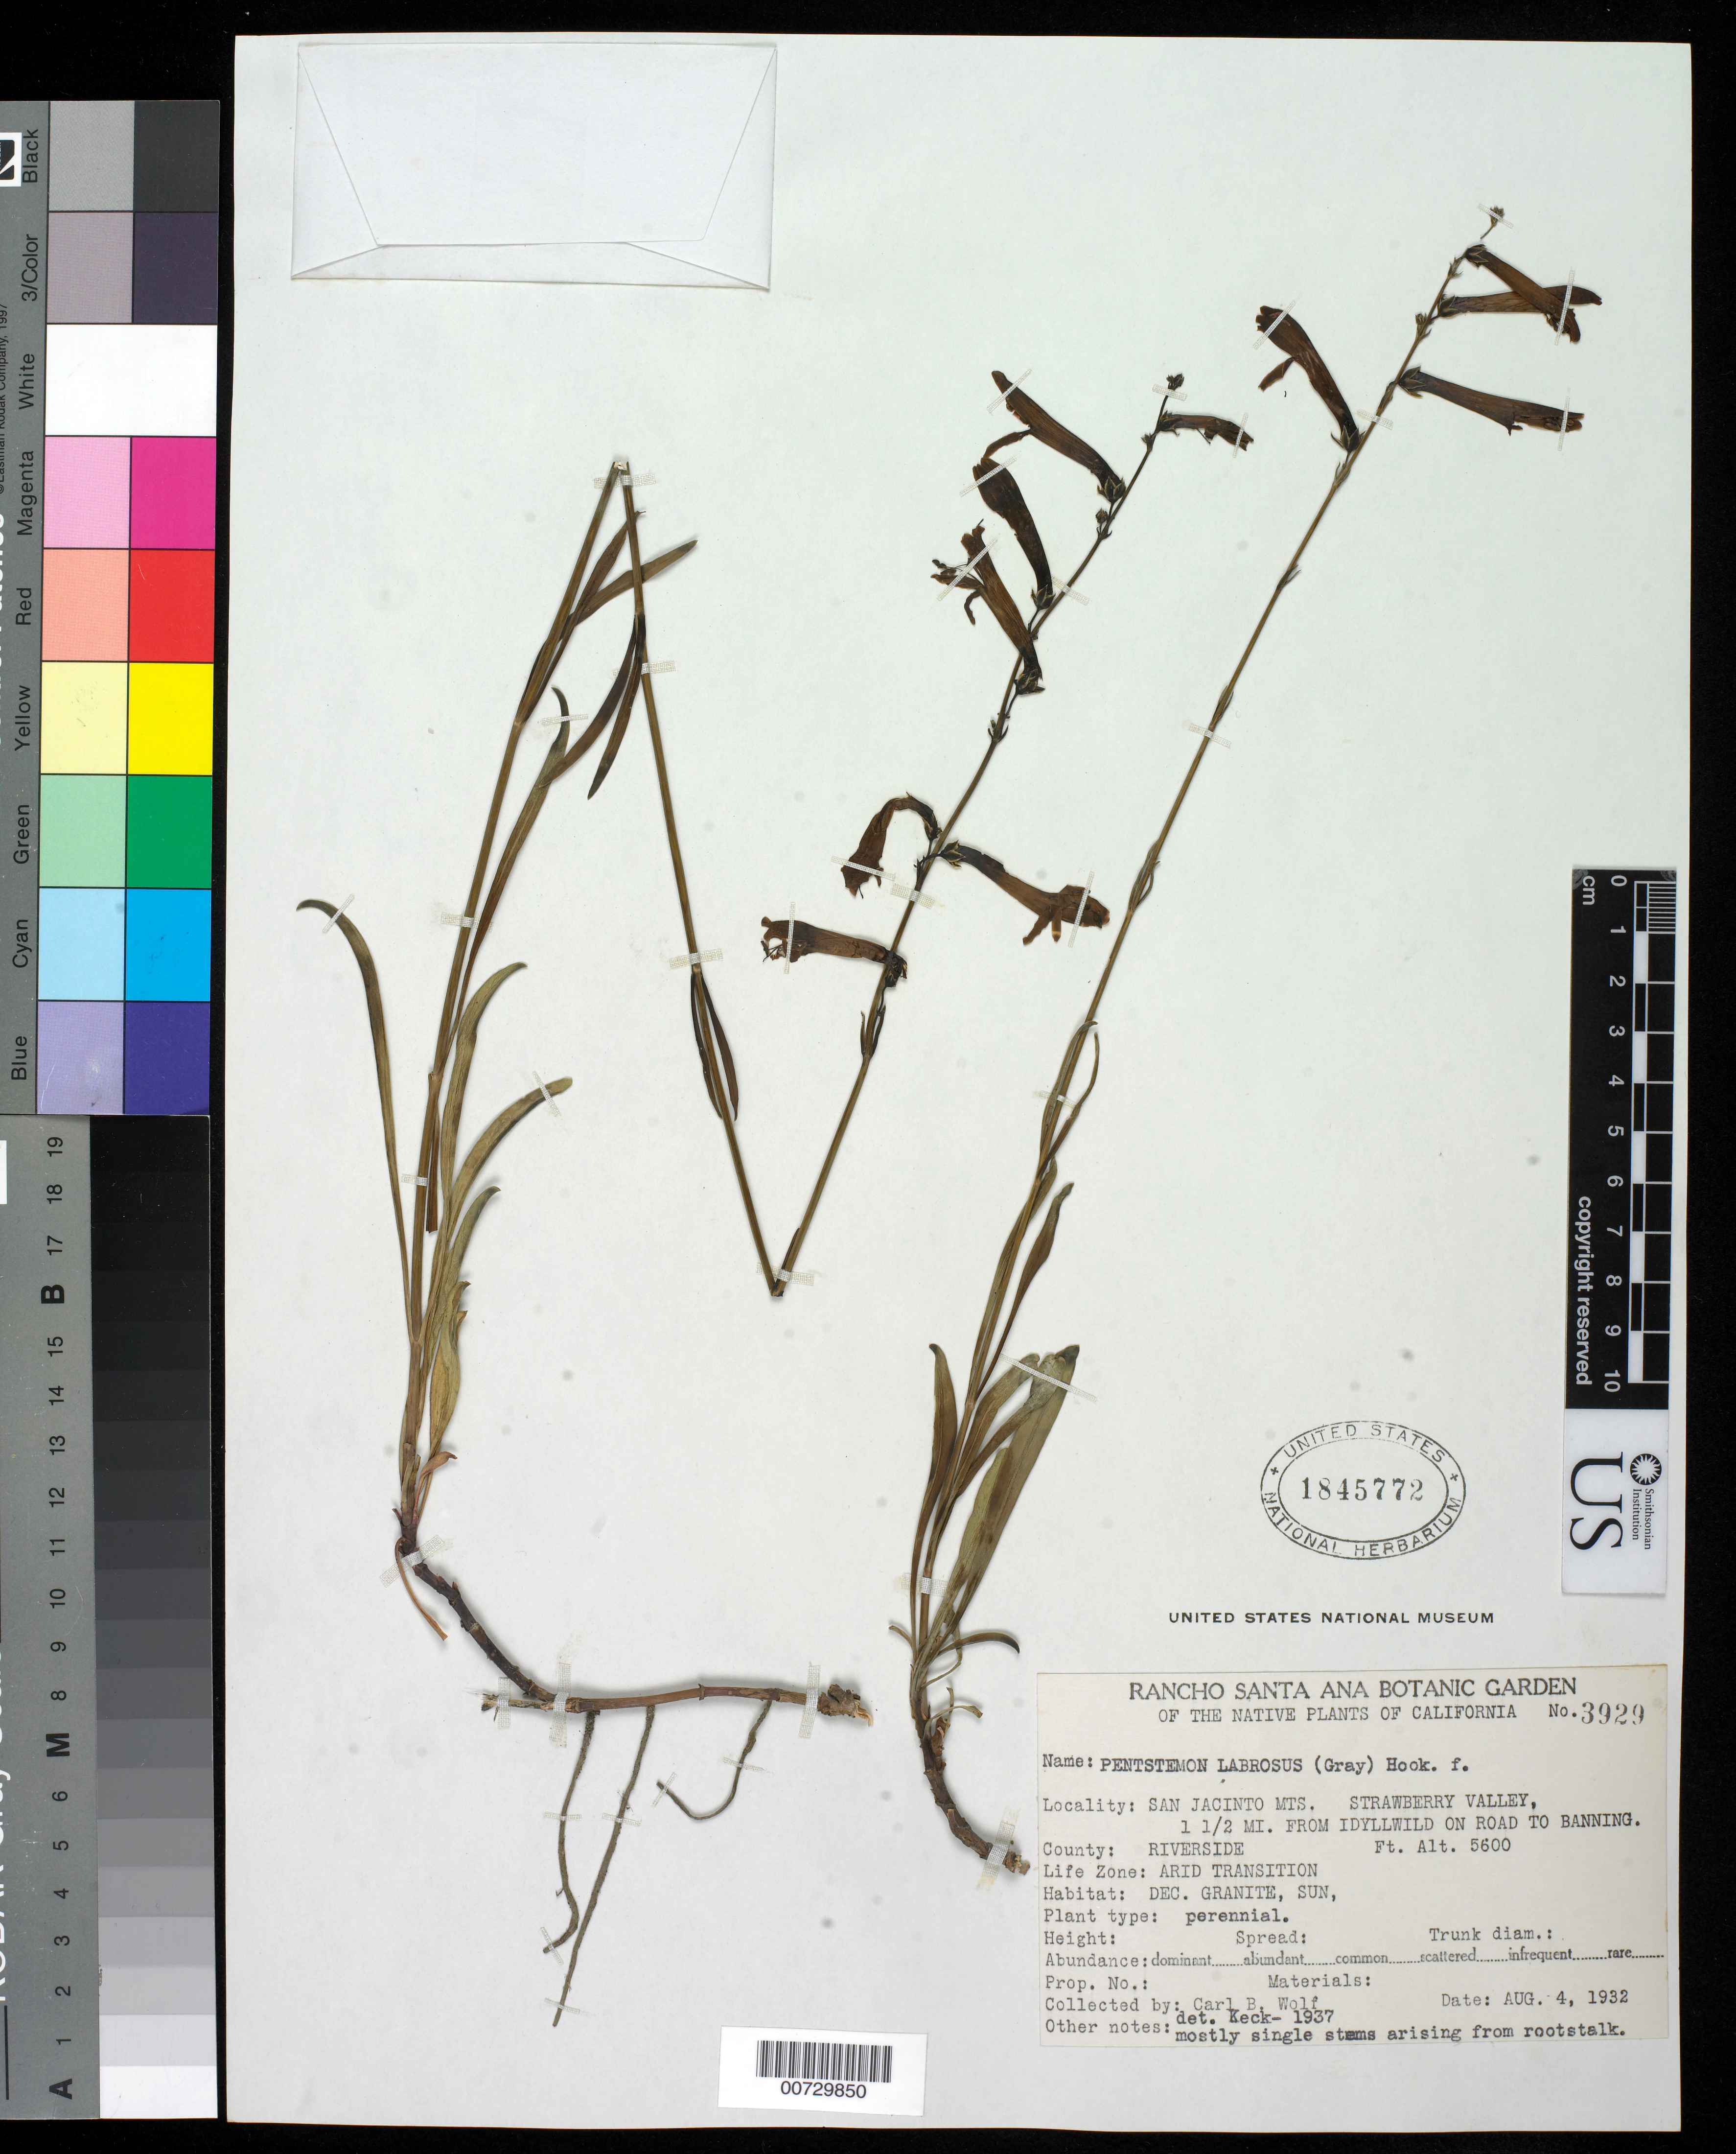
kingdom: Plantae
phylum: Tracheophyta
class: Magnoliopsida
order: Lamiales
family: Plantaginaceae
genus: Penstemon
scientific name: Penstemon labrosus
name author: (A. Gray) Mast. ex Hook. f.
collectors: C. B. Wolf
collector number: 3929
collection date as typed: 4 AUG 1932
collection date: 1932-08-04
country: United States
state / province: California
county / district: Riverside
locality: San Jacinto Mts. Strawberry Valley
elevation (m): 1707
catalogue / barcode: US 1845772